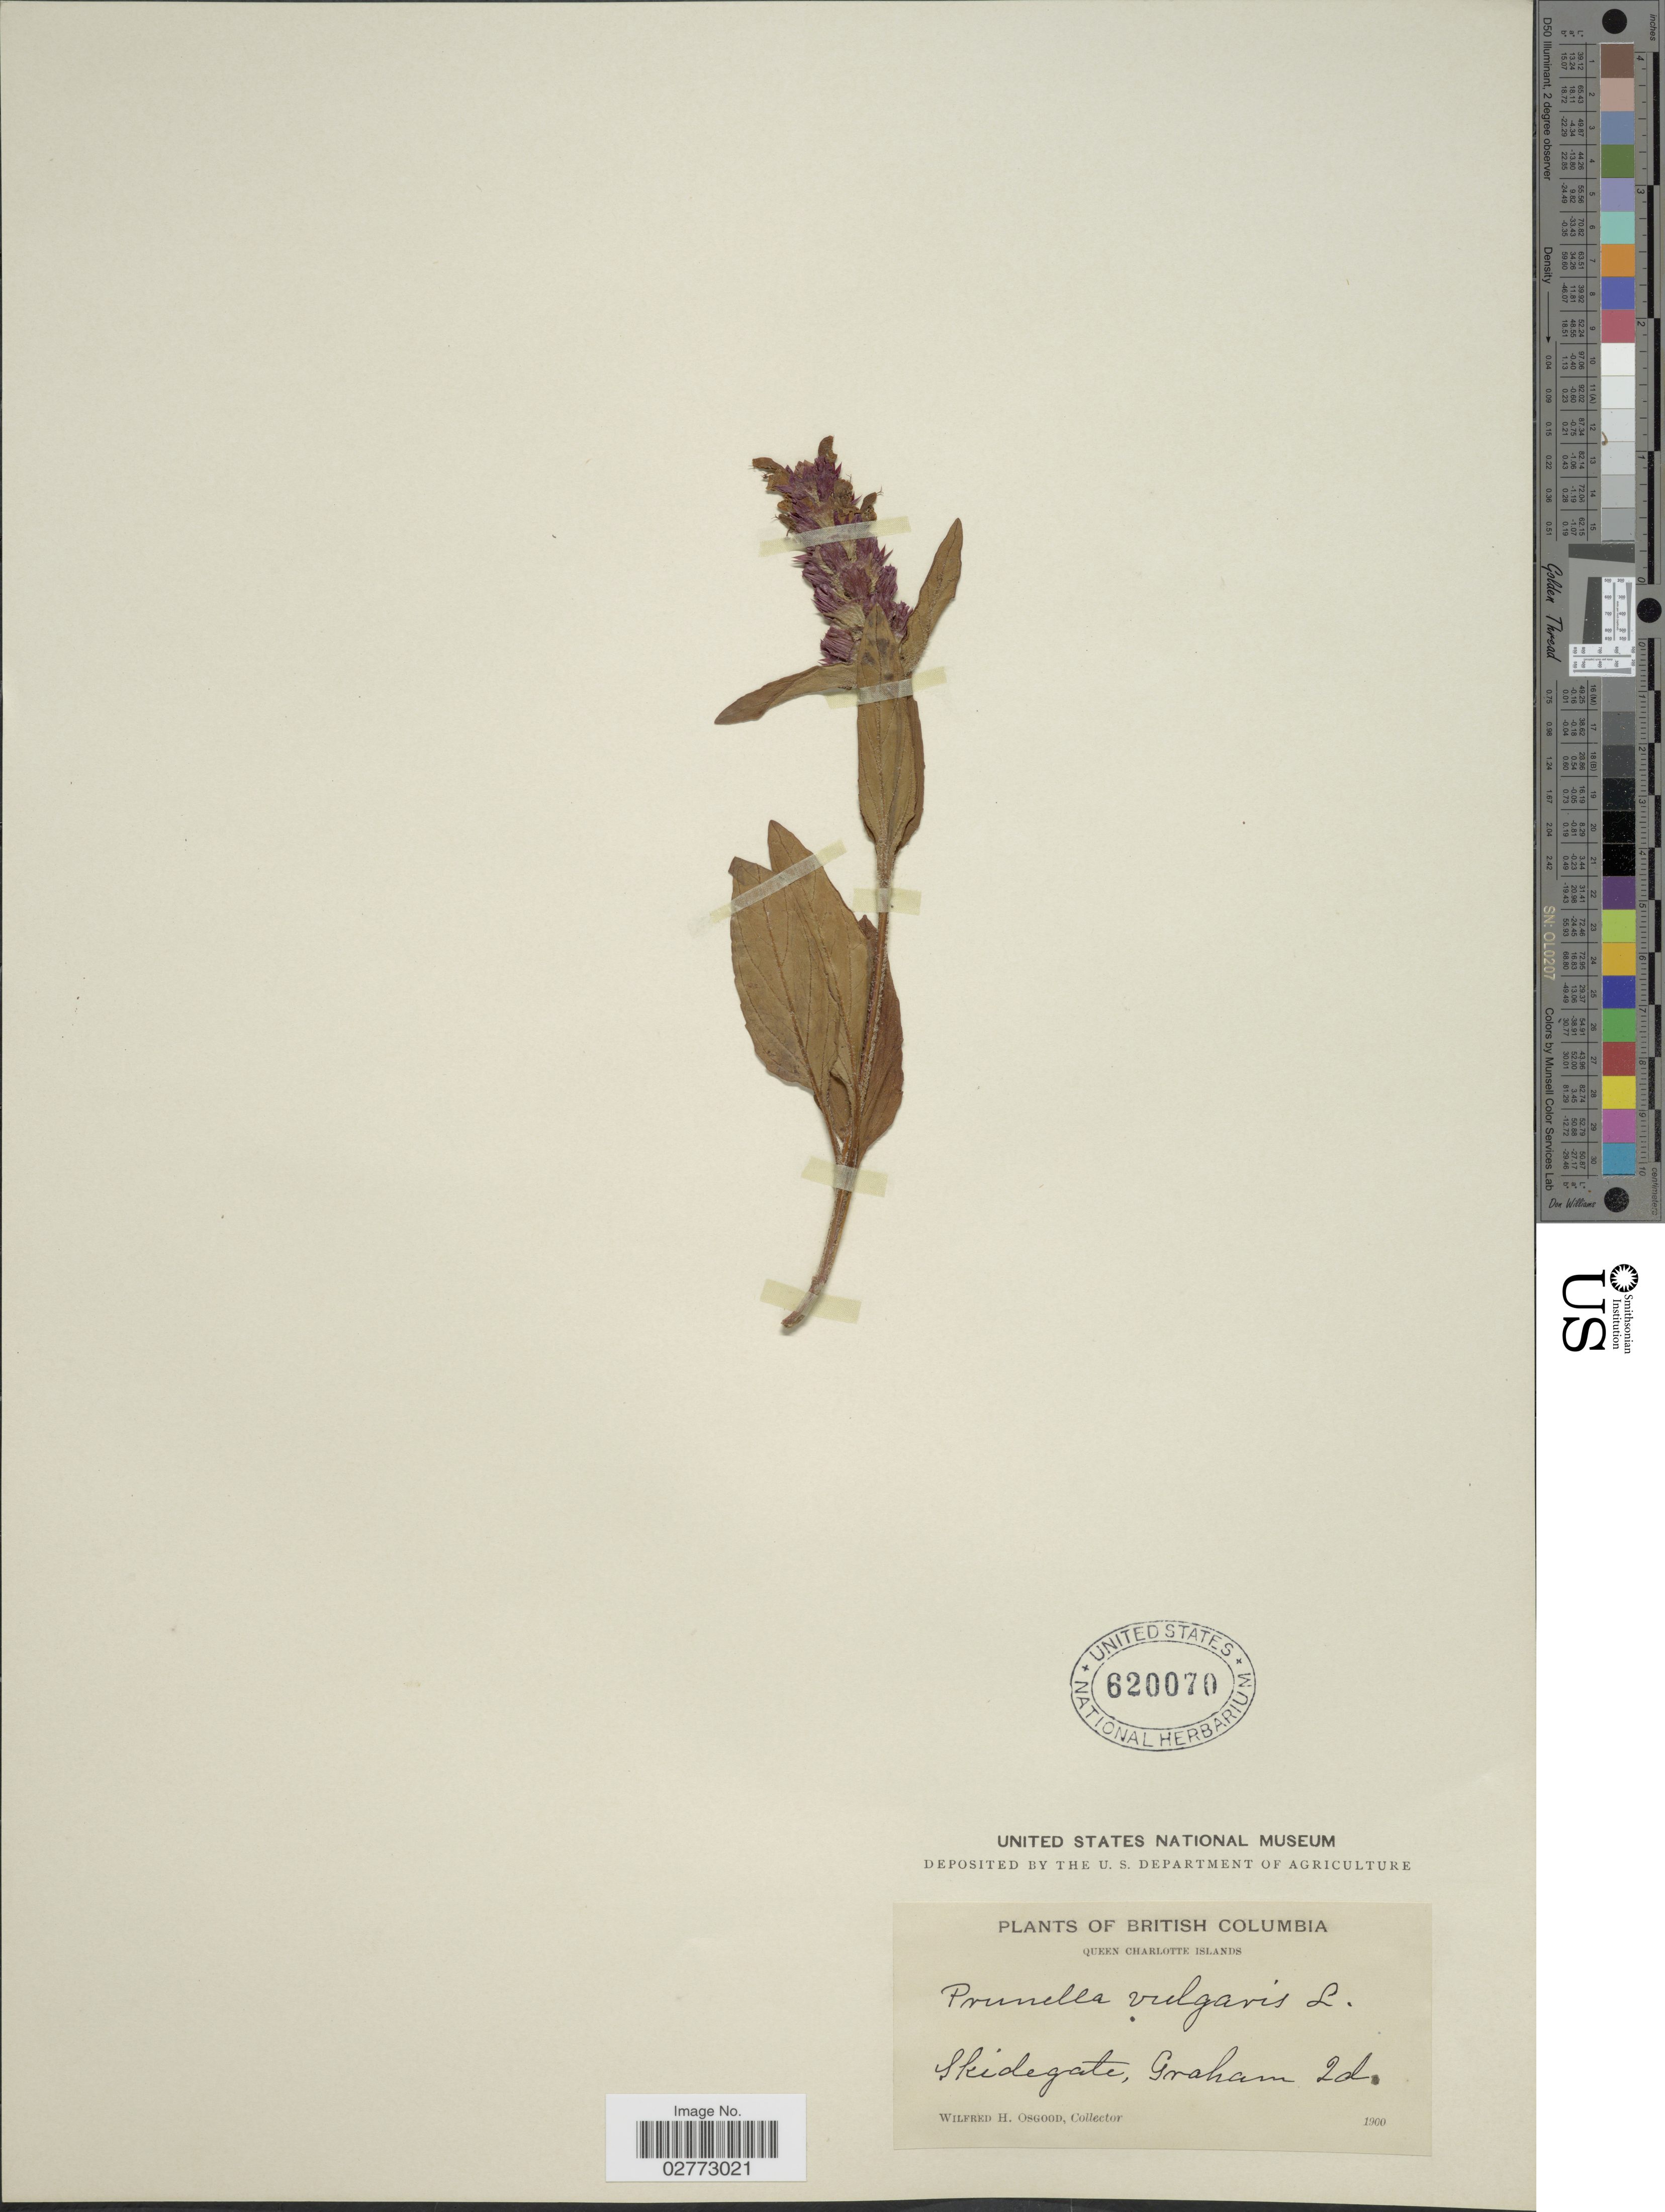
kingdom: Plantae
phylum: Tracheophyta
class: Magnoliopsida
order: Lamiales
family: Lamiaceae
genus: Prunella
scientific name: Prunella vulgaris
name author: L.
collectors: W. Osgood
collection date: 1900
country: Canada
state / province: British Columbia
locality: Queen Charlotte Islands. Skidegate, Graham Id.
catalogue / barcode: US 620070